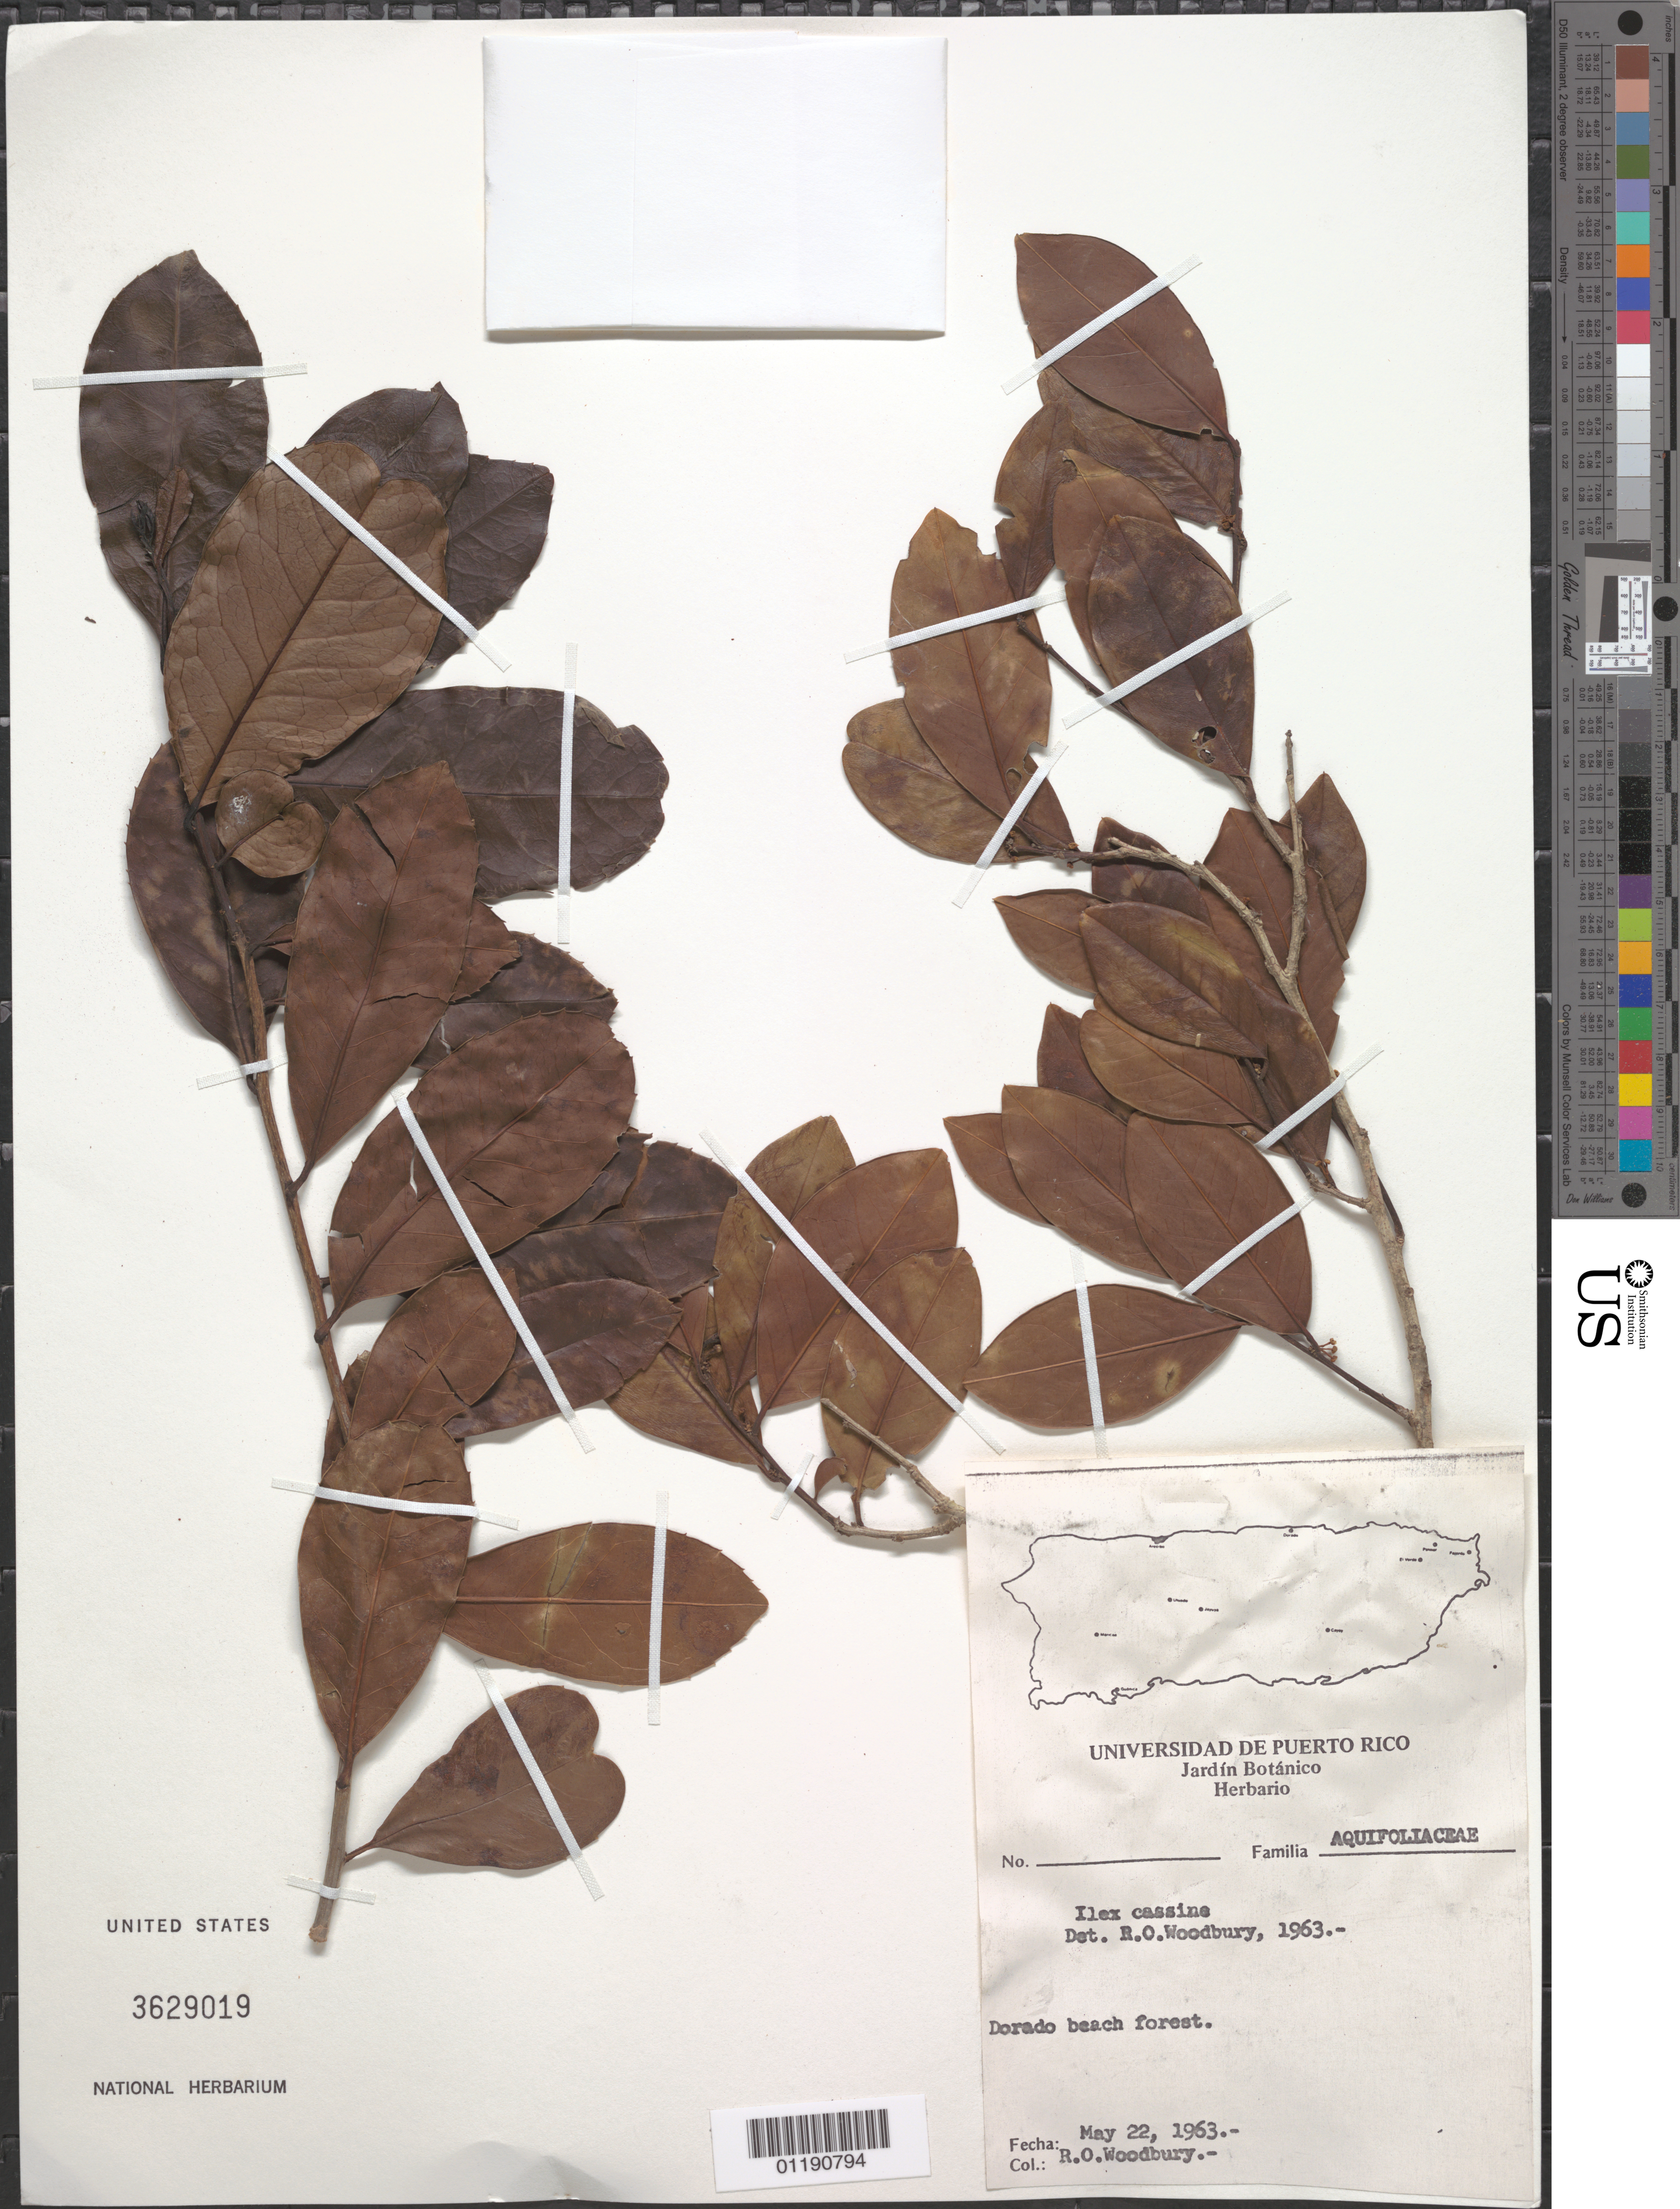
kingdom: Plantae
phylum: Tracheophyta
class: Magnoliopsida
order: Aquifoliales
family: Aquifoliaceae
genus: Ilex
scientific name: Ilex cassine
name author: L.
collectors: R. O. Woodbury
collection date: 1963-05-22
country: Puerto Rico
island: Puerto Rico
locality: Dorado beach forest.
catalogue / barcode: US 3629019